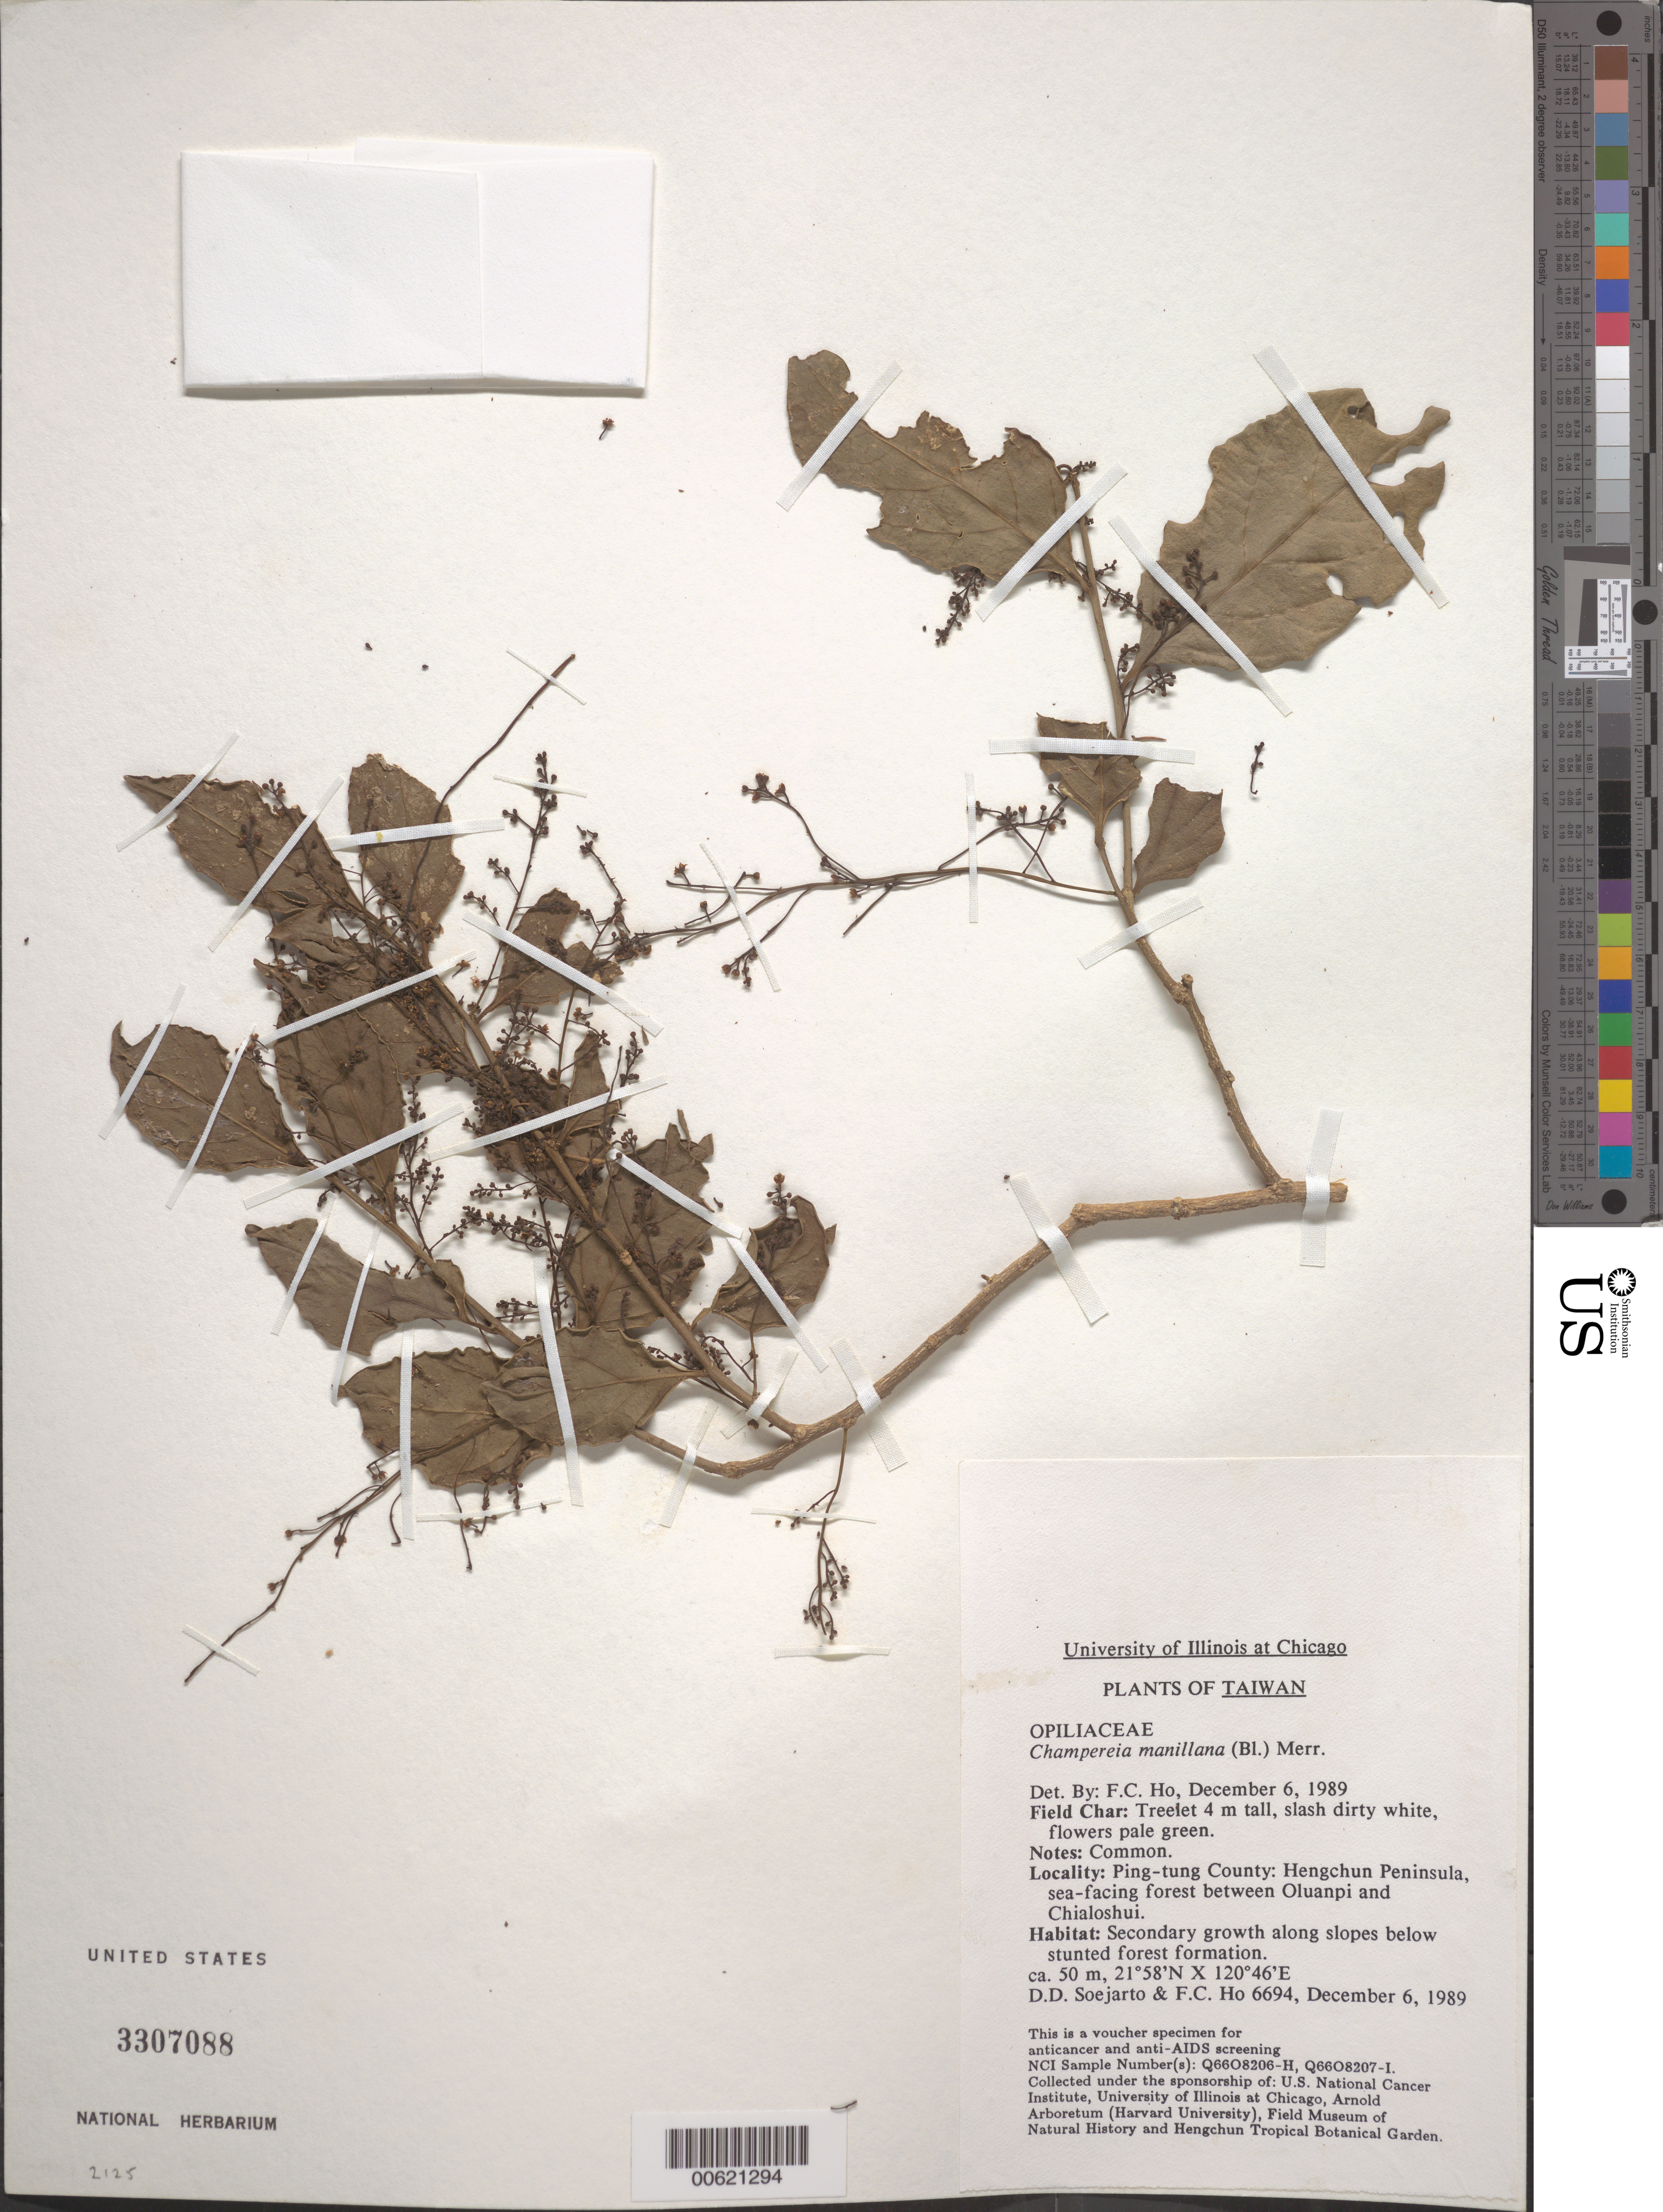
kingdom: Plantae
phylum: Tracheophyta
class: Magnoliopsida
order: Santalales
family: Opiliaceae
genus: Champereia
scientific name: Champereia manillana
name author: (Blume) Merr.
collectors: F. Ho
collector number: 6694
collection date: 1989-12-06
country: Taiwan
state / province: Pingtung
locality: Ping-tung County: Hengchun Peninsula, sea-facing forest between Oluanpi and Chialoshui.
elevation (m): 50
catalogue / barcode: US 3307088